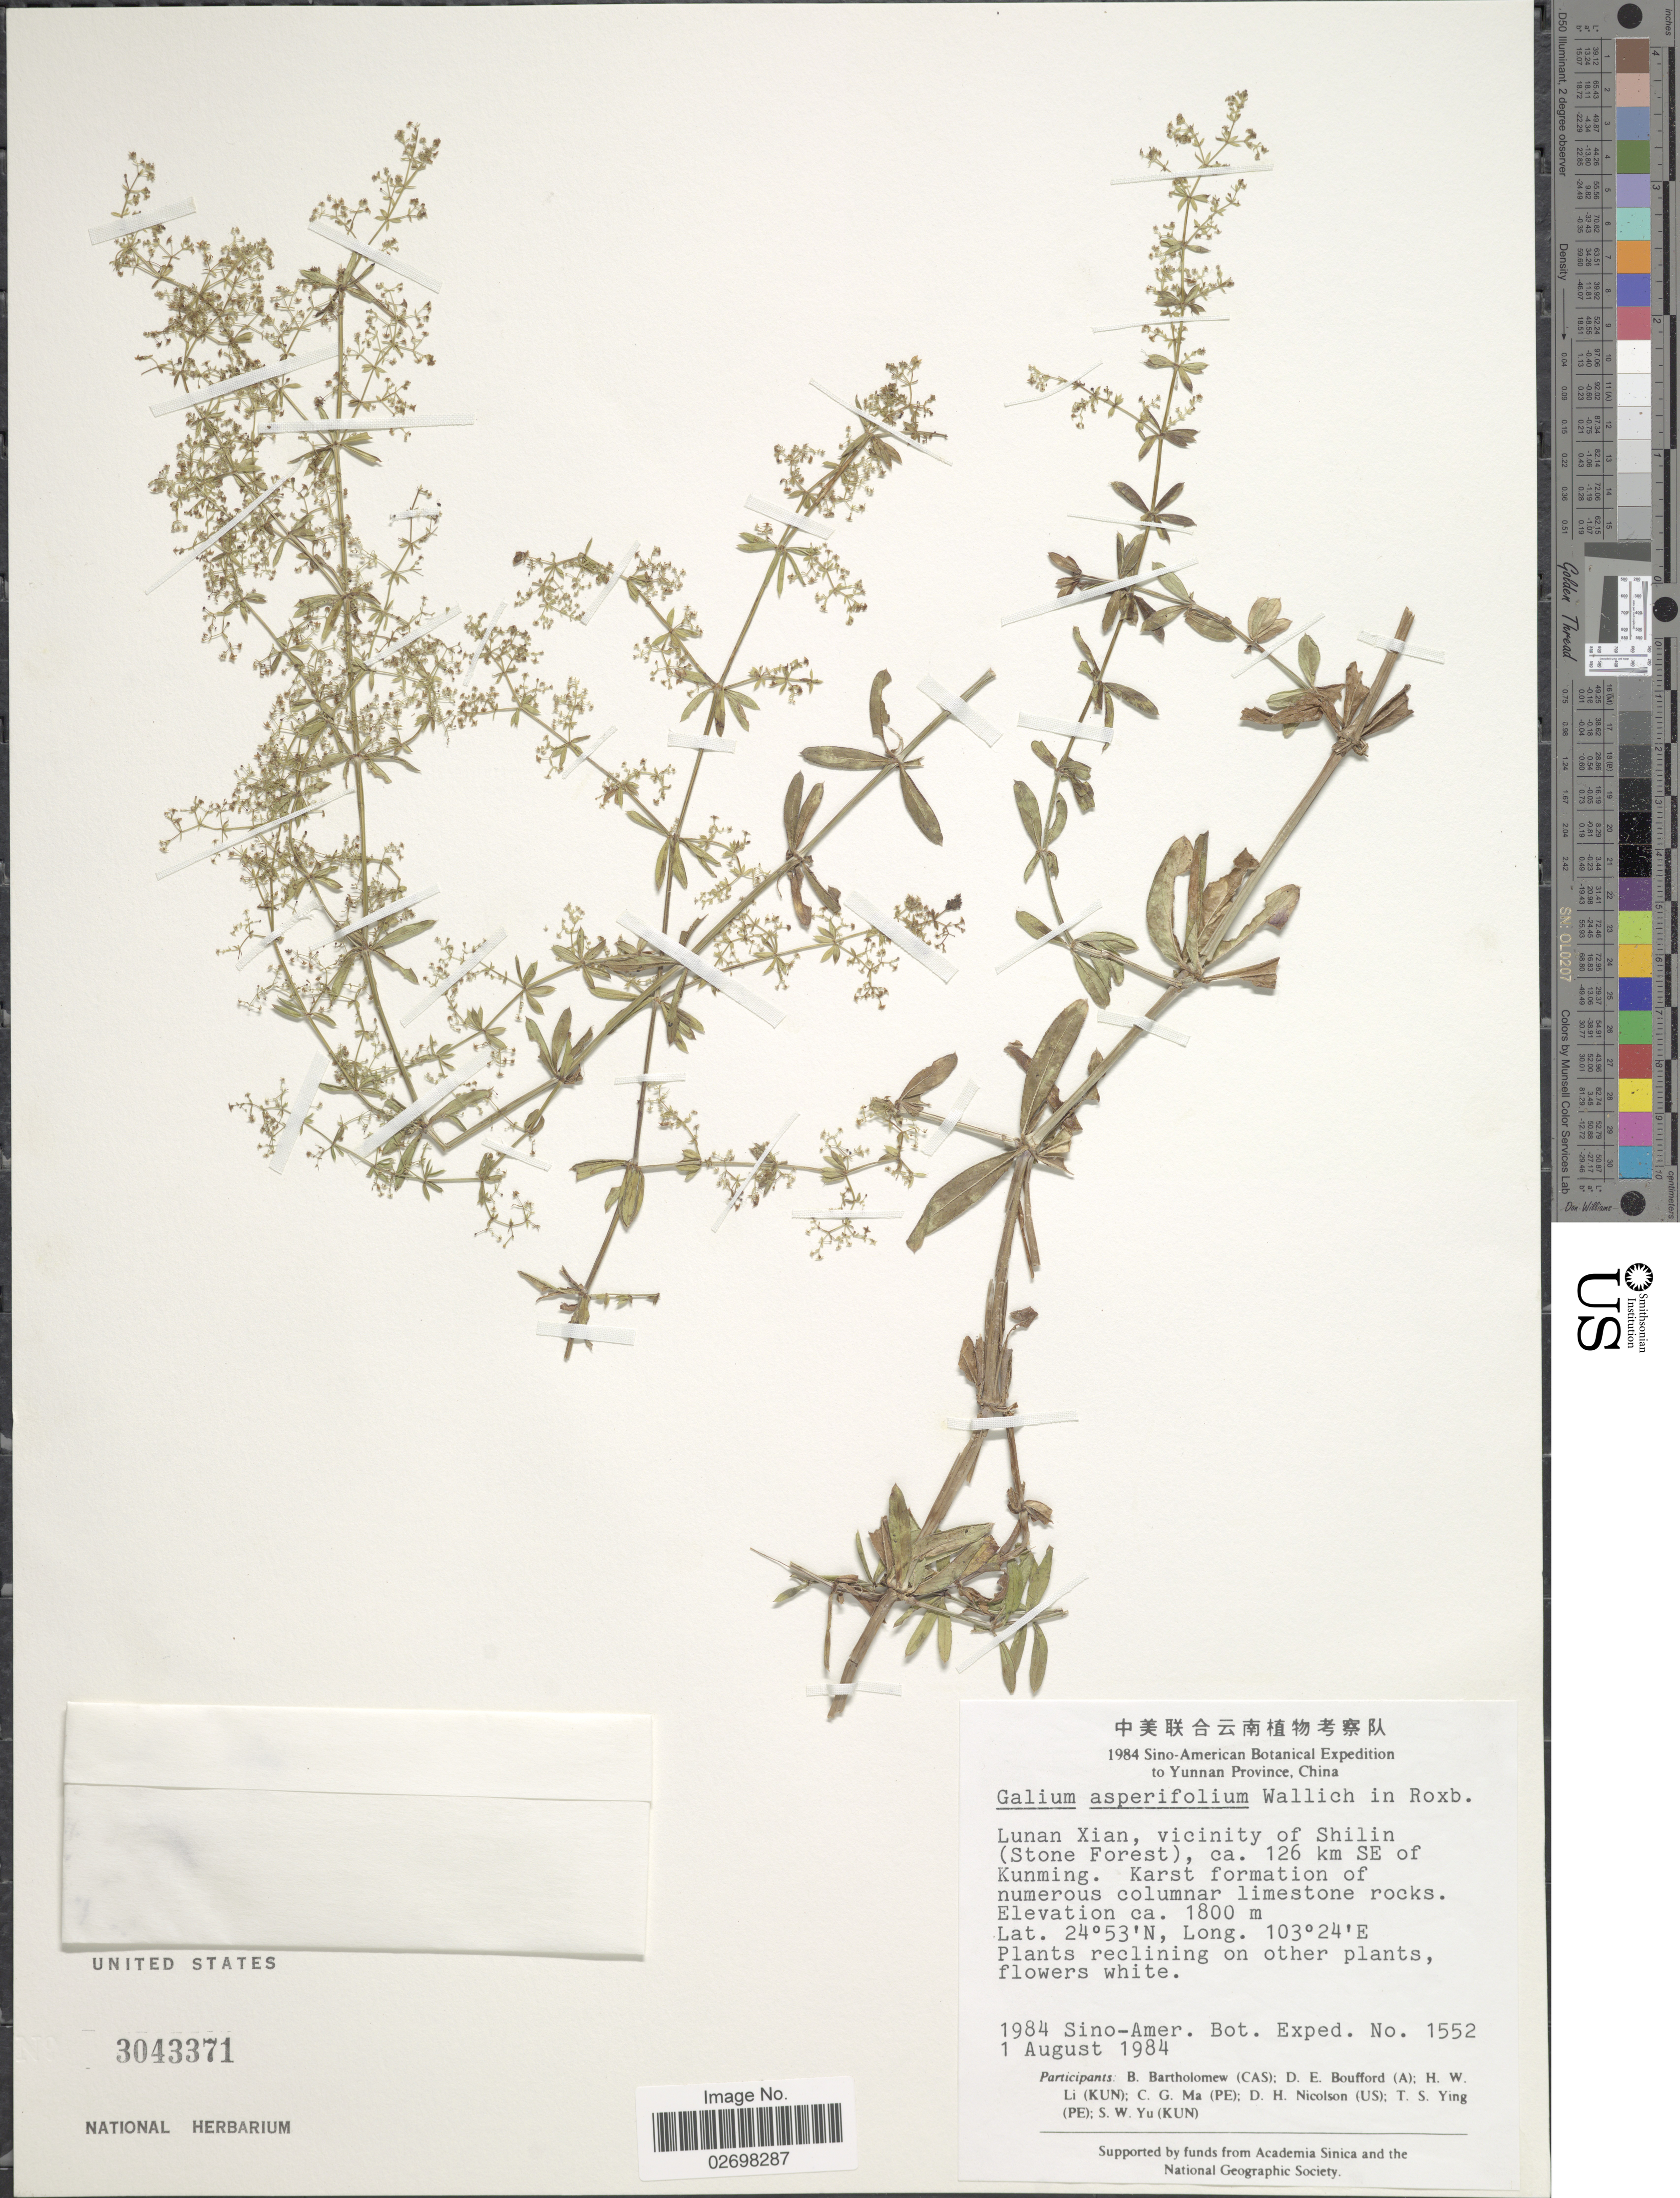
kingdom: Plantae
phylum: Tracheophyta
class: Magnoliopsida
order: Gentianales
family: Rubiaceae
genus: Galium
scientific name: Galium asperifolium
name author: Wall.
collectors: Sino-Amer. Bot. Exped. 1984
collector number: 1552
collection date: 1984-08-01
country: China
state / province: Yunnan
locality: Lunan Xian, vicinity of Shilin (Stone Forest), ca. 126 km SE of Kunming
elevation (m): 1800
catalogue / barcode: US 3043371